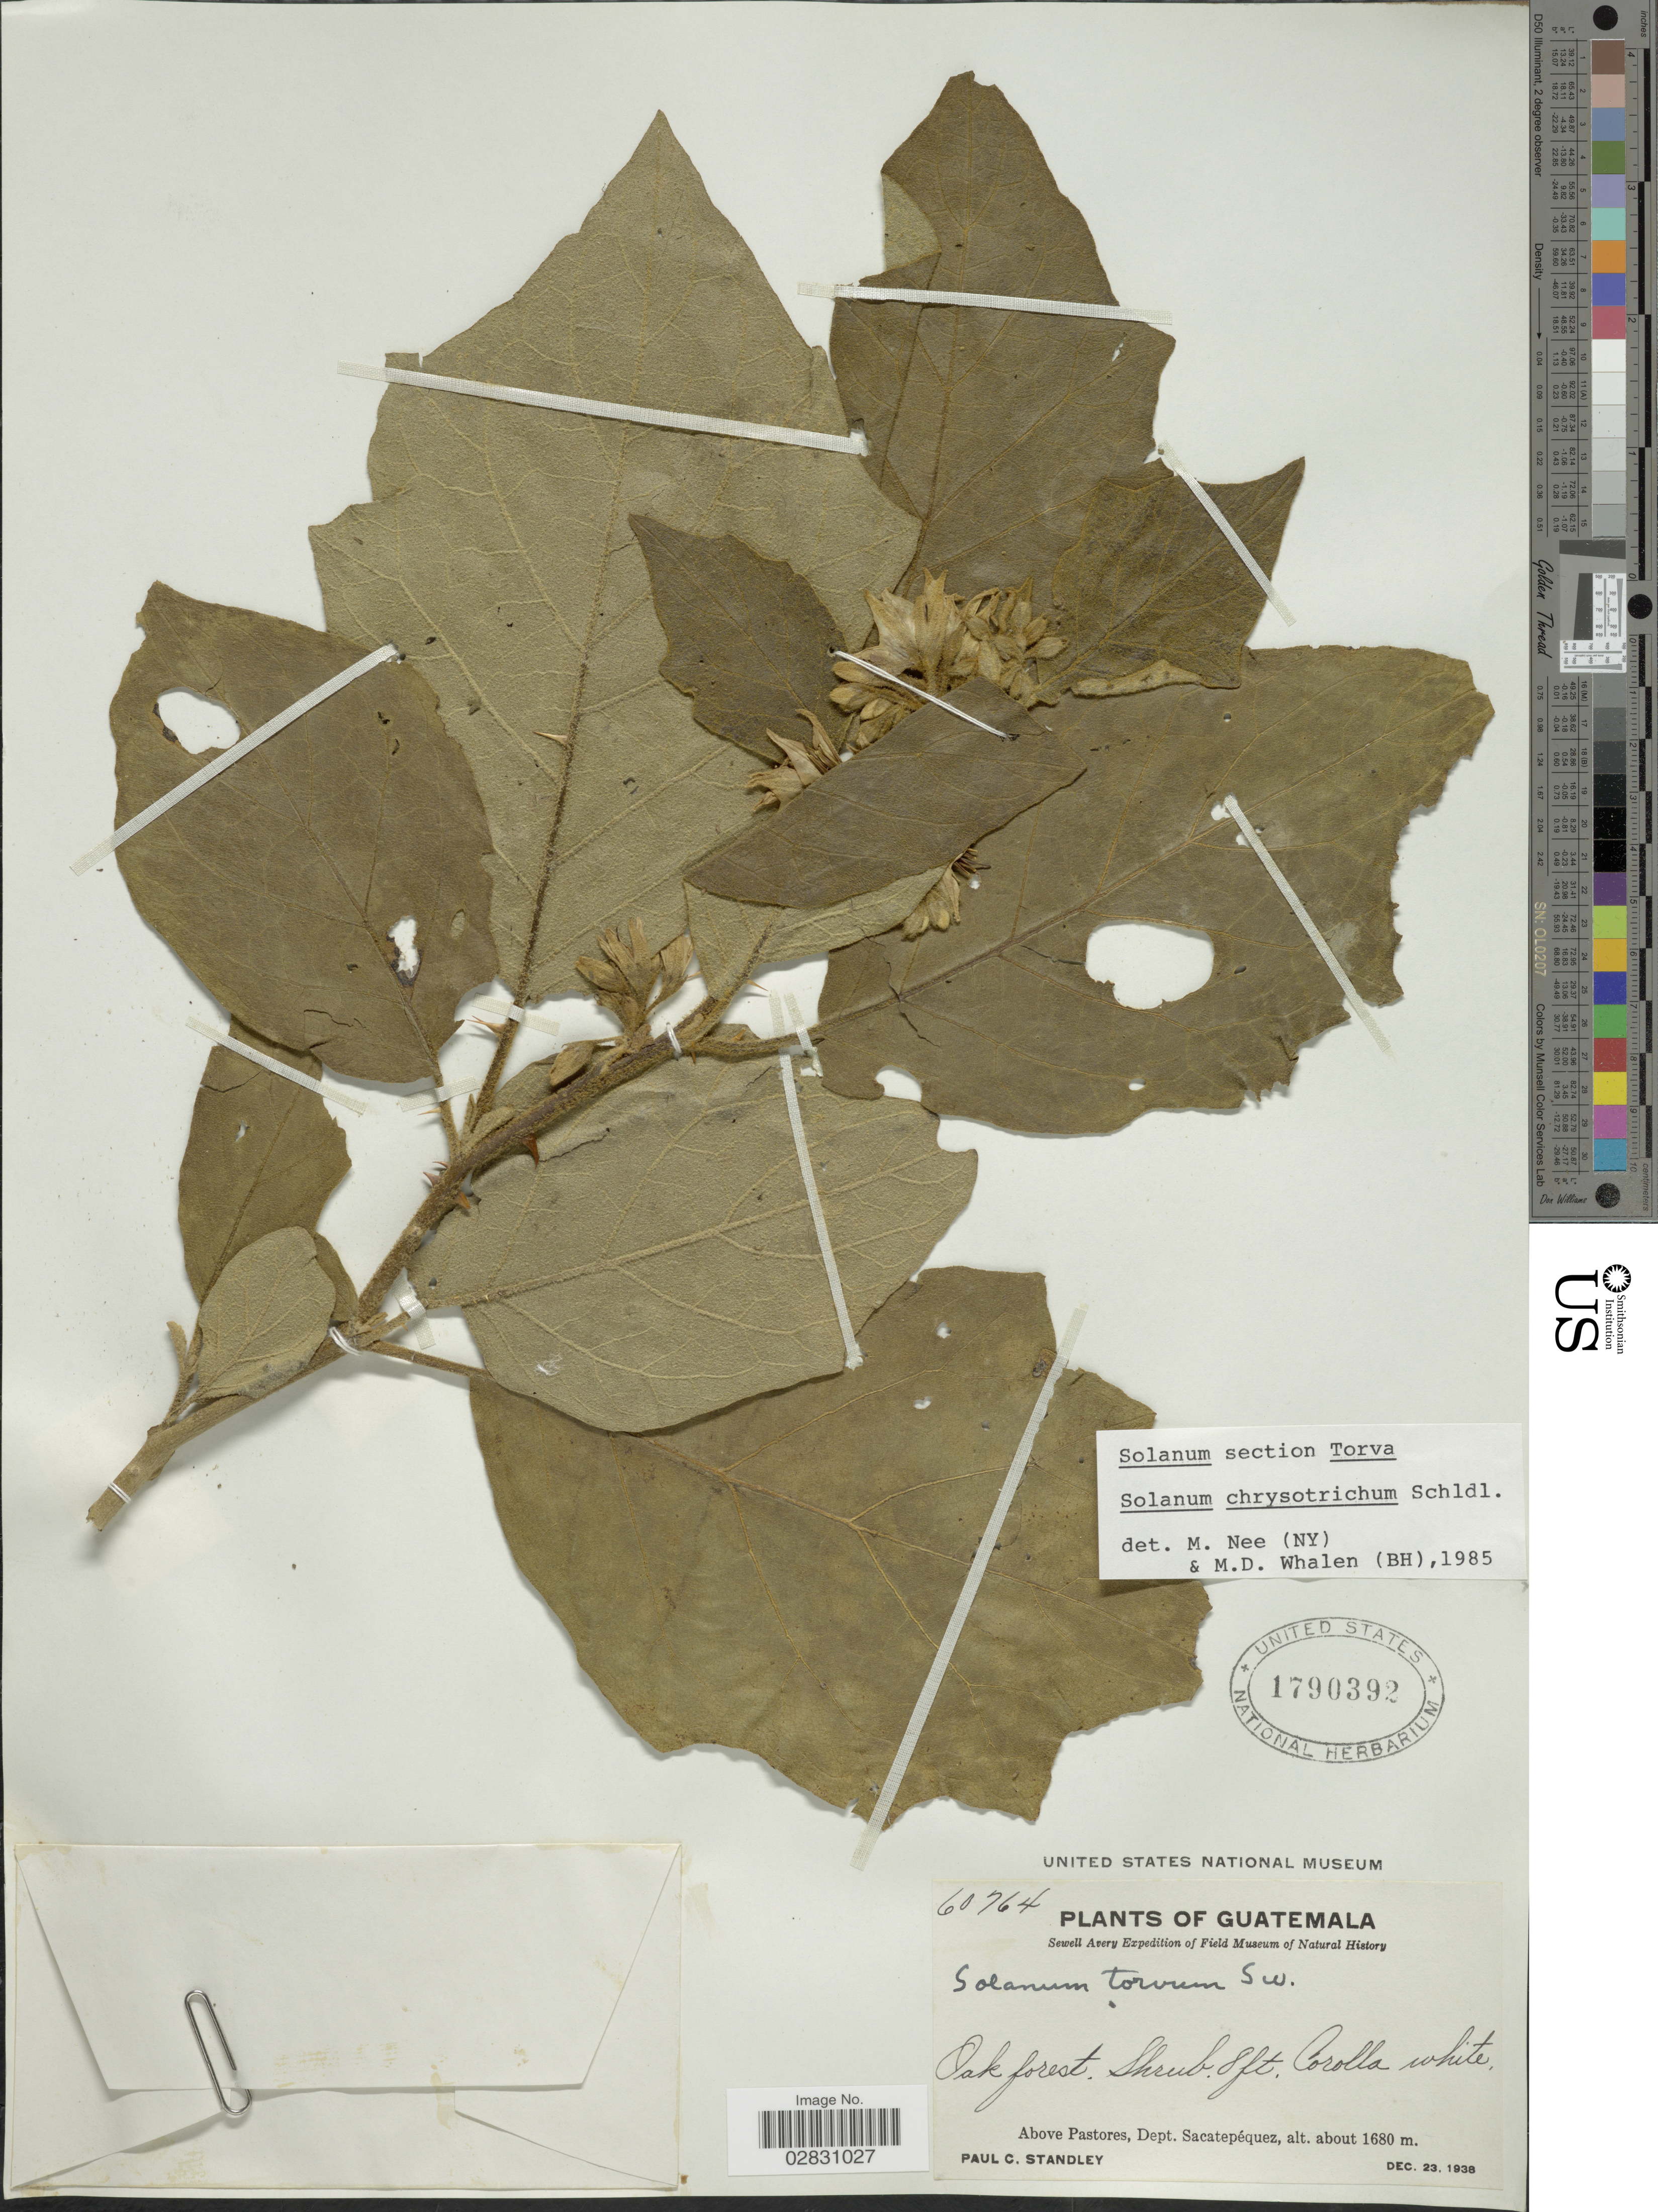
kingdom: Plantae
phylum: Tracheophyta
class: Magnoliopsida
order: Solanales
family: Solanaceae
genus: Solanum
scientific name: Solanum chrysotrichum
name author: Schltdl.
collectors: P. C. Standley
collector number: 60764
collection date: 1938-12-23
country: Guatemala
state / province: Sacatepéquez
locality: Above Pastores, Dept. Sacatepéquez.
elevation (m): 1680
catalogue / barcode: US 1790392